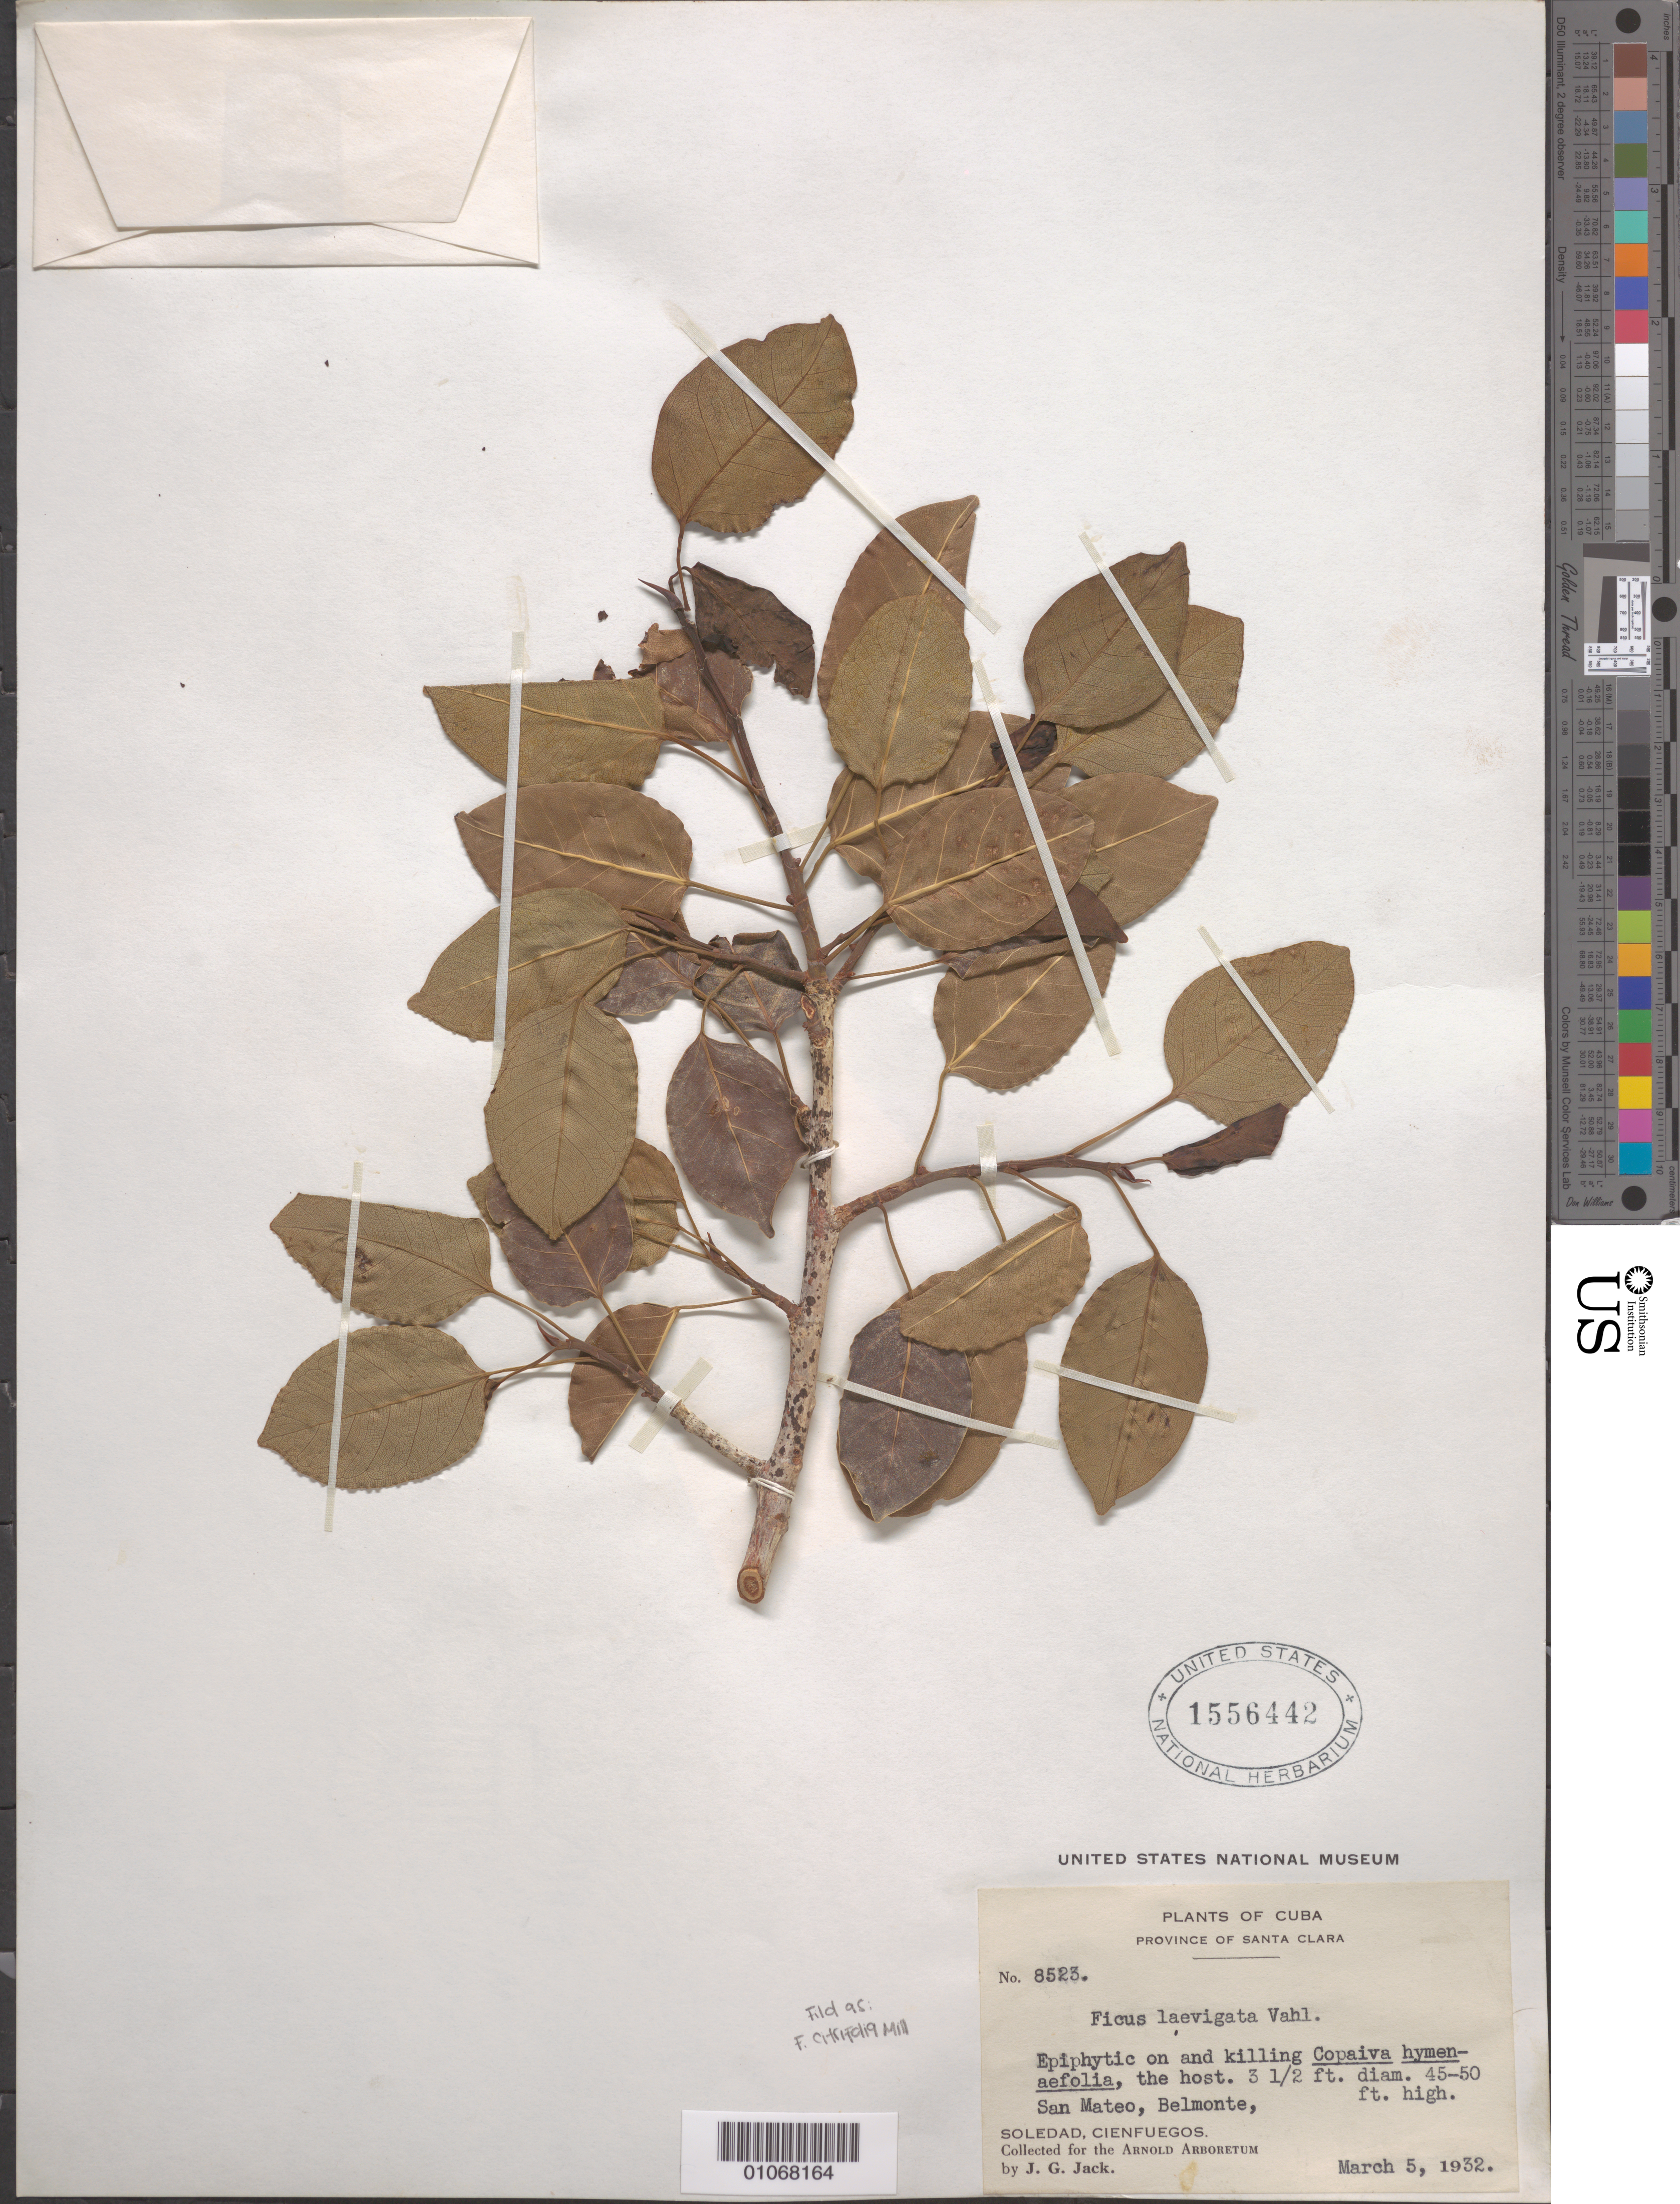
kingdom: Plantae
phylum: Tracheophyta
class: Magnoliopsida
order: Rosales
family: Moraceae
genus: Ficus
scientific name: Ficus citrifolia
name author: Mill.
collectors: J. G. Jack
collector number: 8523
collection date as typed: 05 Mar 1932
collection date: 1932-03-05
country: Cuba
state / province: Cienfuegos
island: Cuba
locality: Soledad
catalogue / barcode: US 1556442